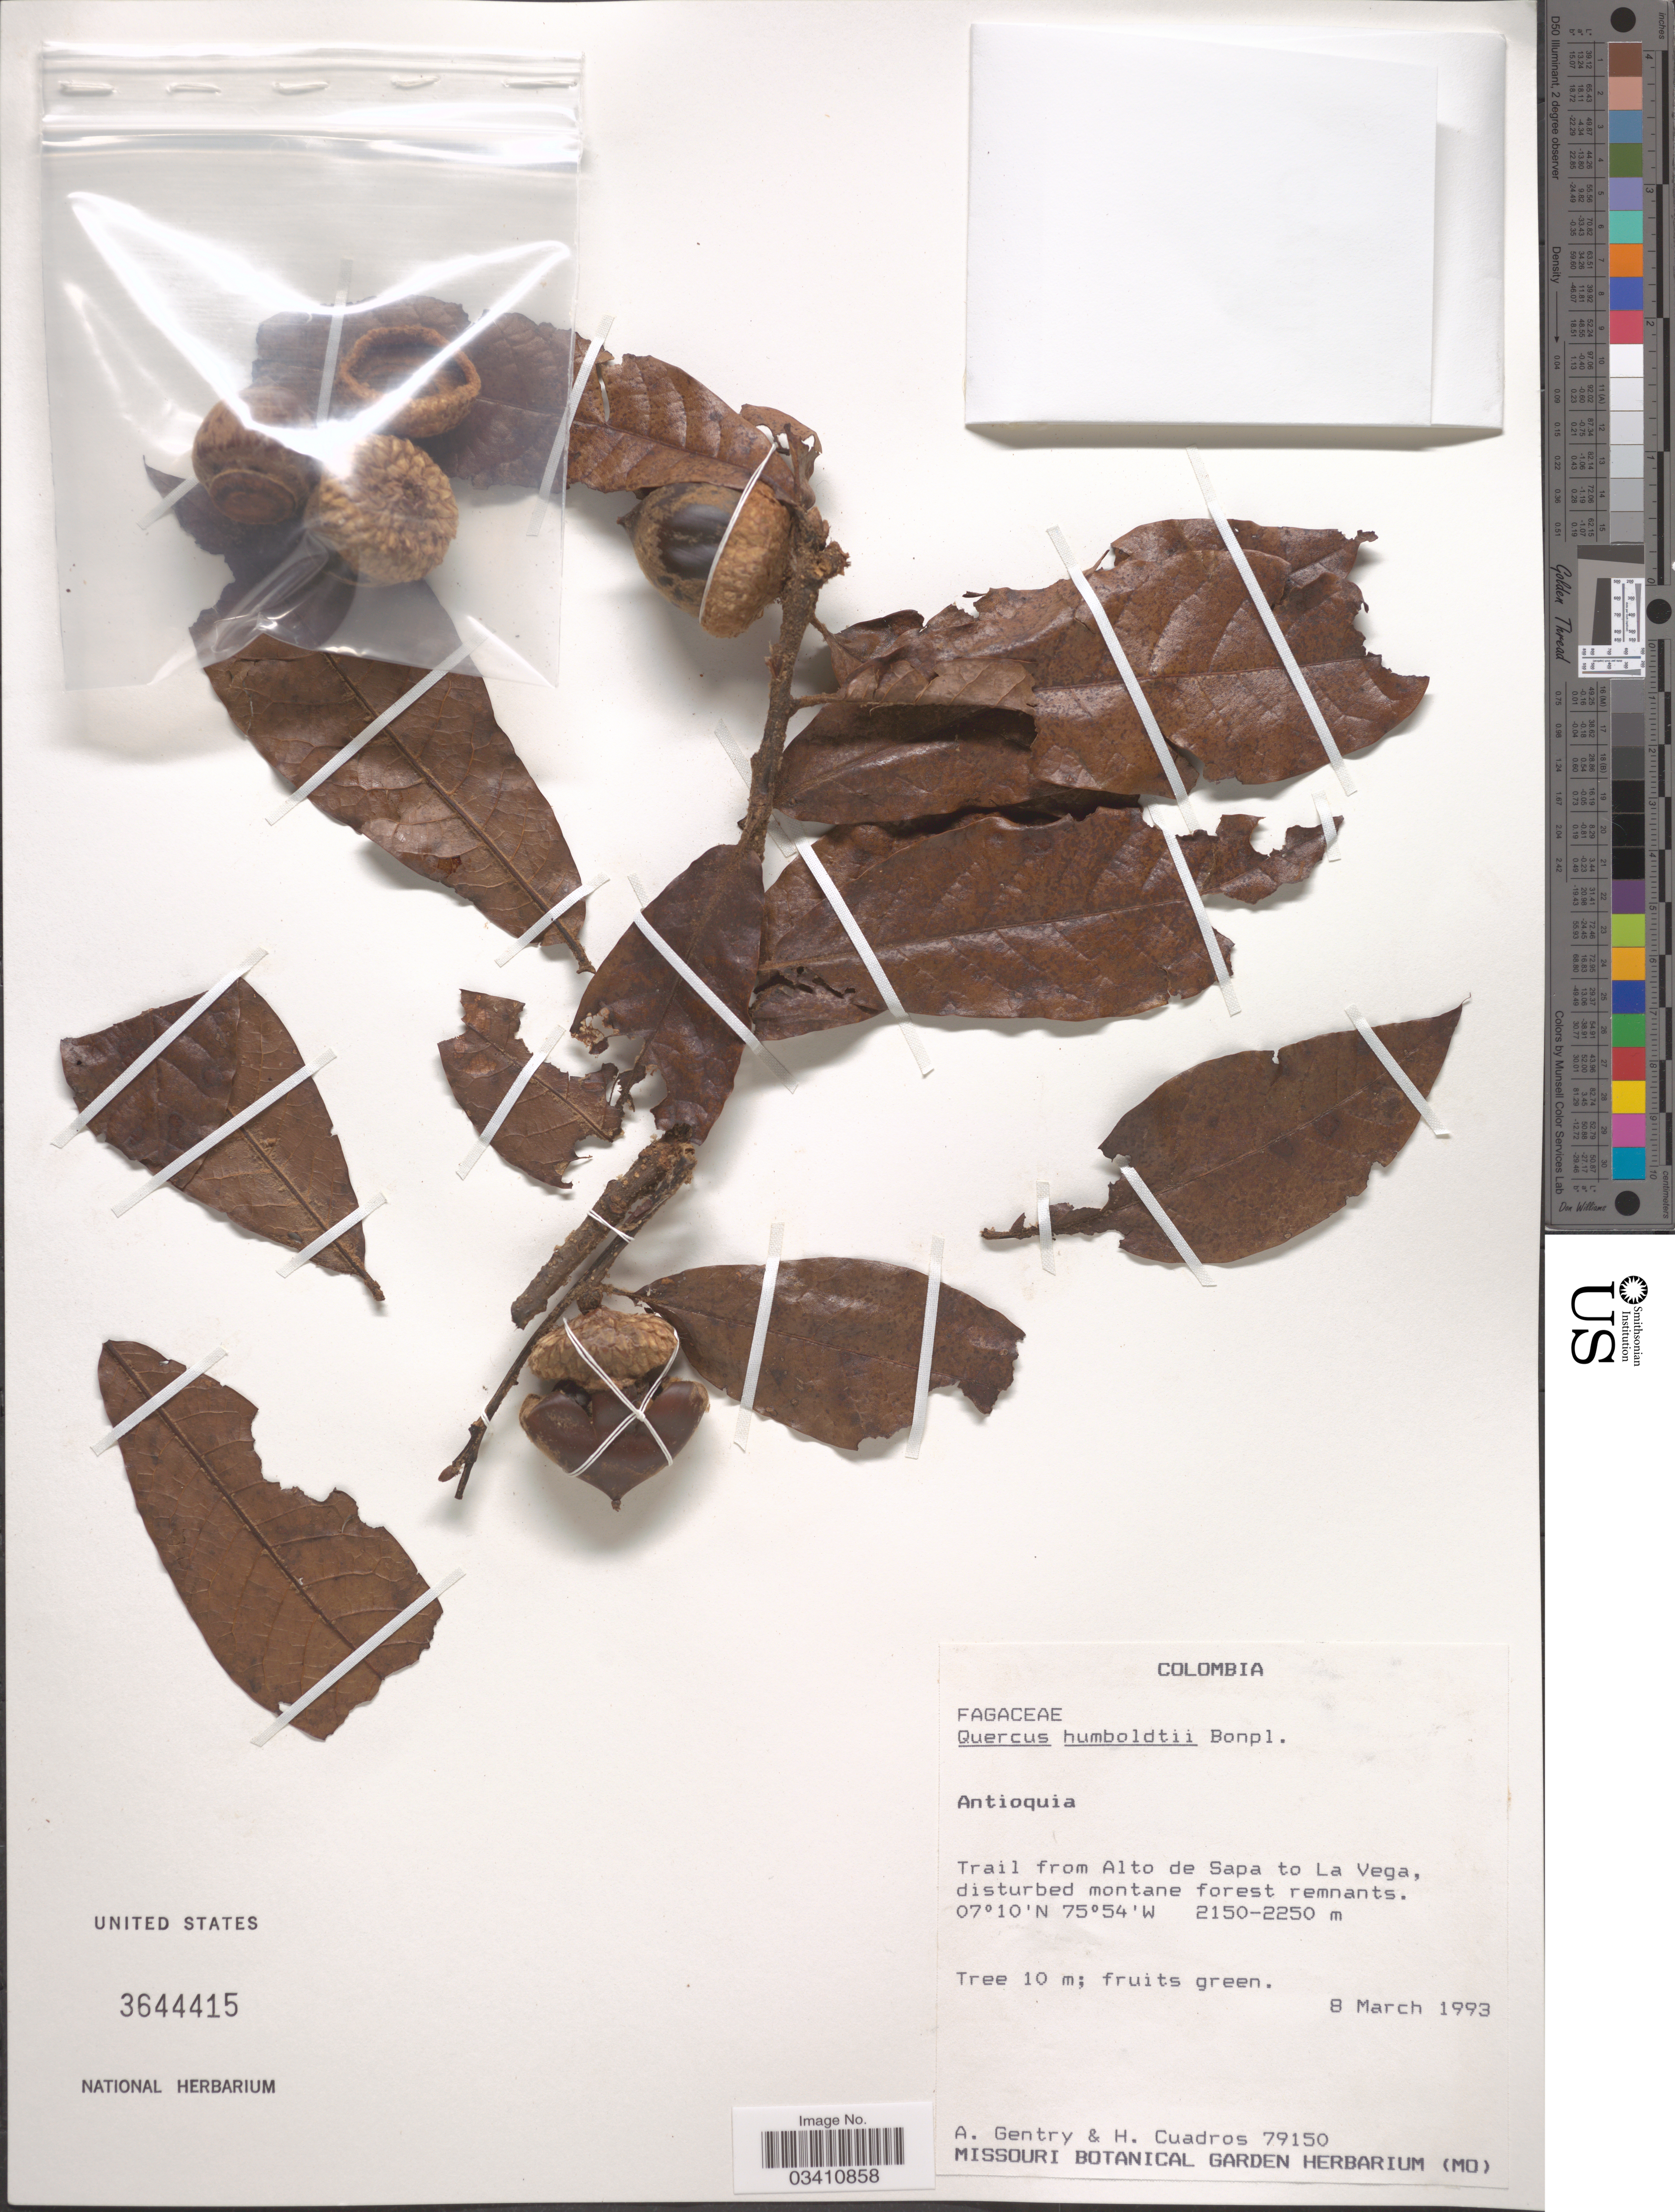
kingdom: Plantae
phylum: Tracheophyta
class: Magnoliopsida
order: Fagales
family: Fagaceae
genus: Quercus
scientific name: Quercus humboldtii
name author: Bonpl.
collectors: A. H. Gentry & H. Cuadros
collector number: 79150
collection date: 1993-03-08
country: Colombia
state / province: Antioquia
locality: Trail from Alto de Sapa to La Vega.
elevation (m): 2150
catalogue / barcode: US 3644415